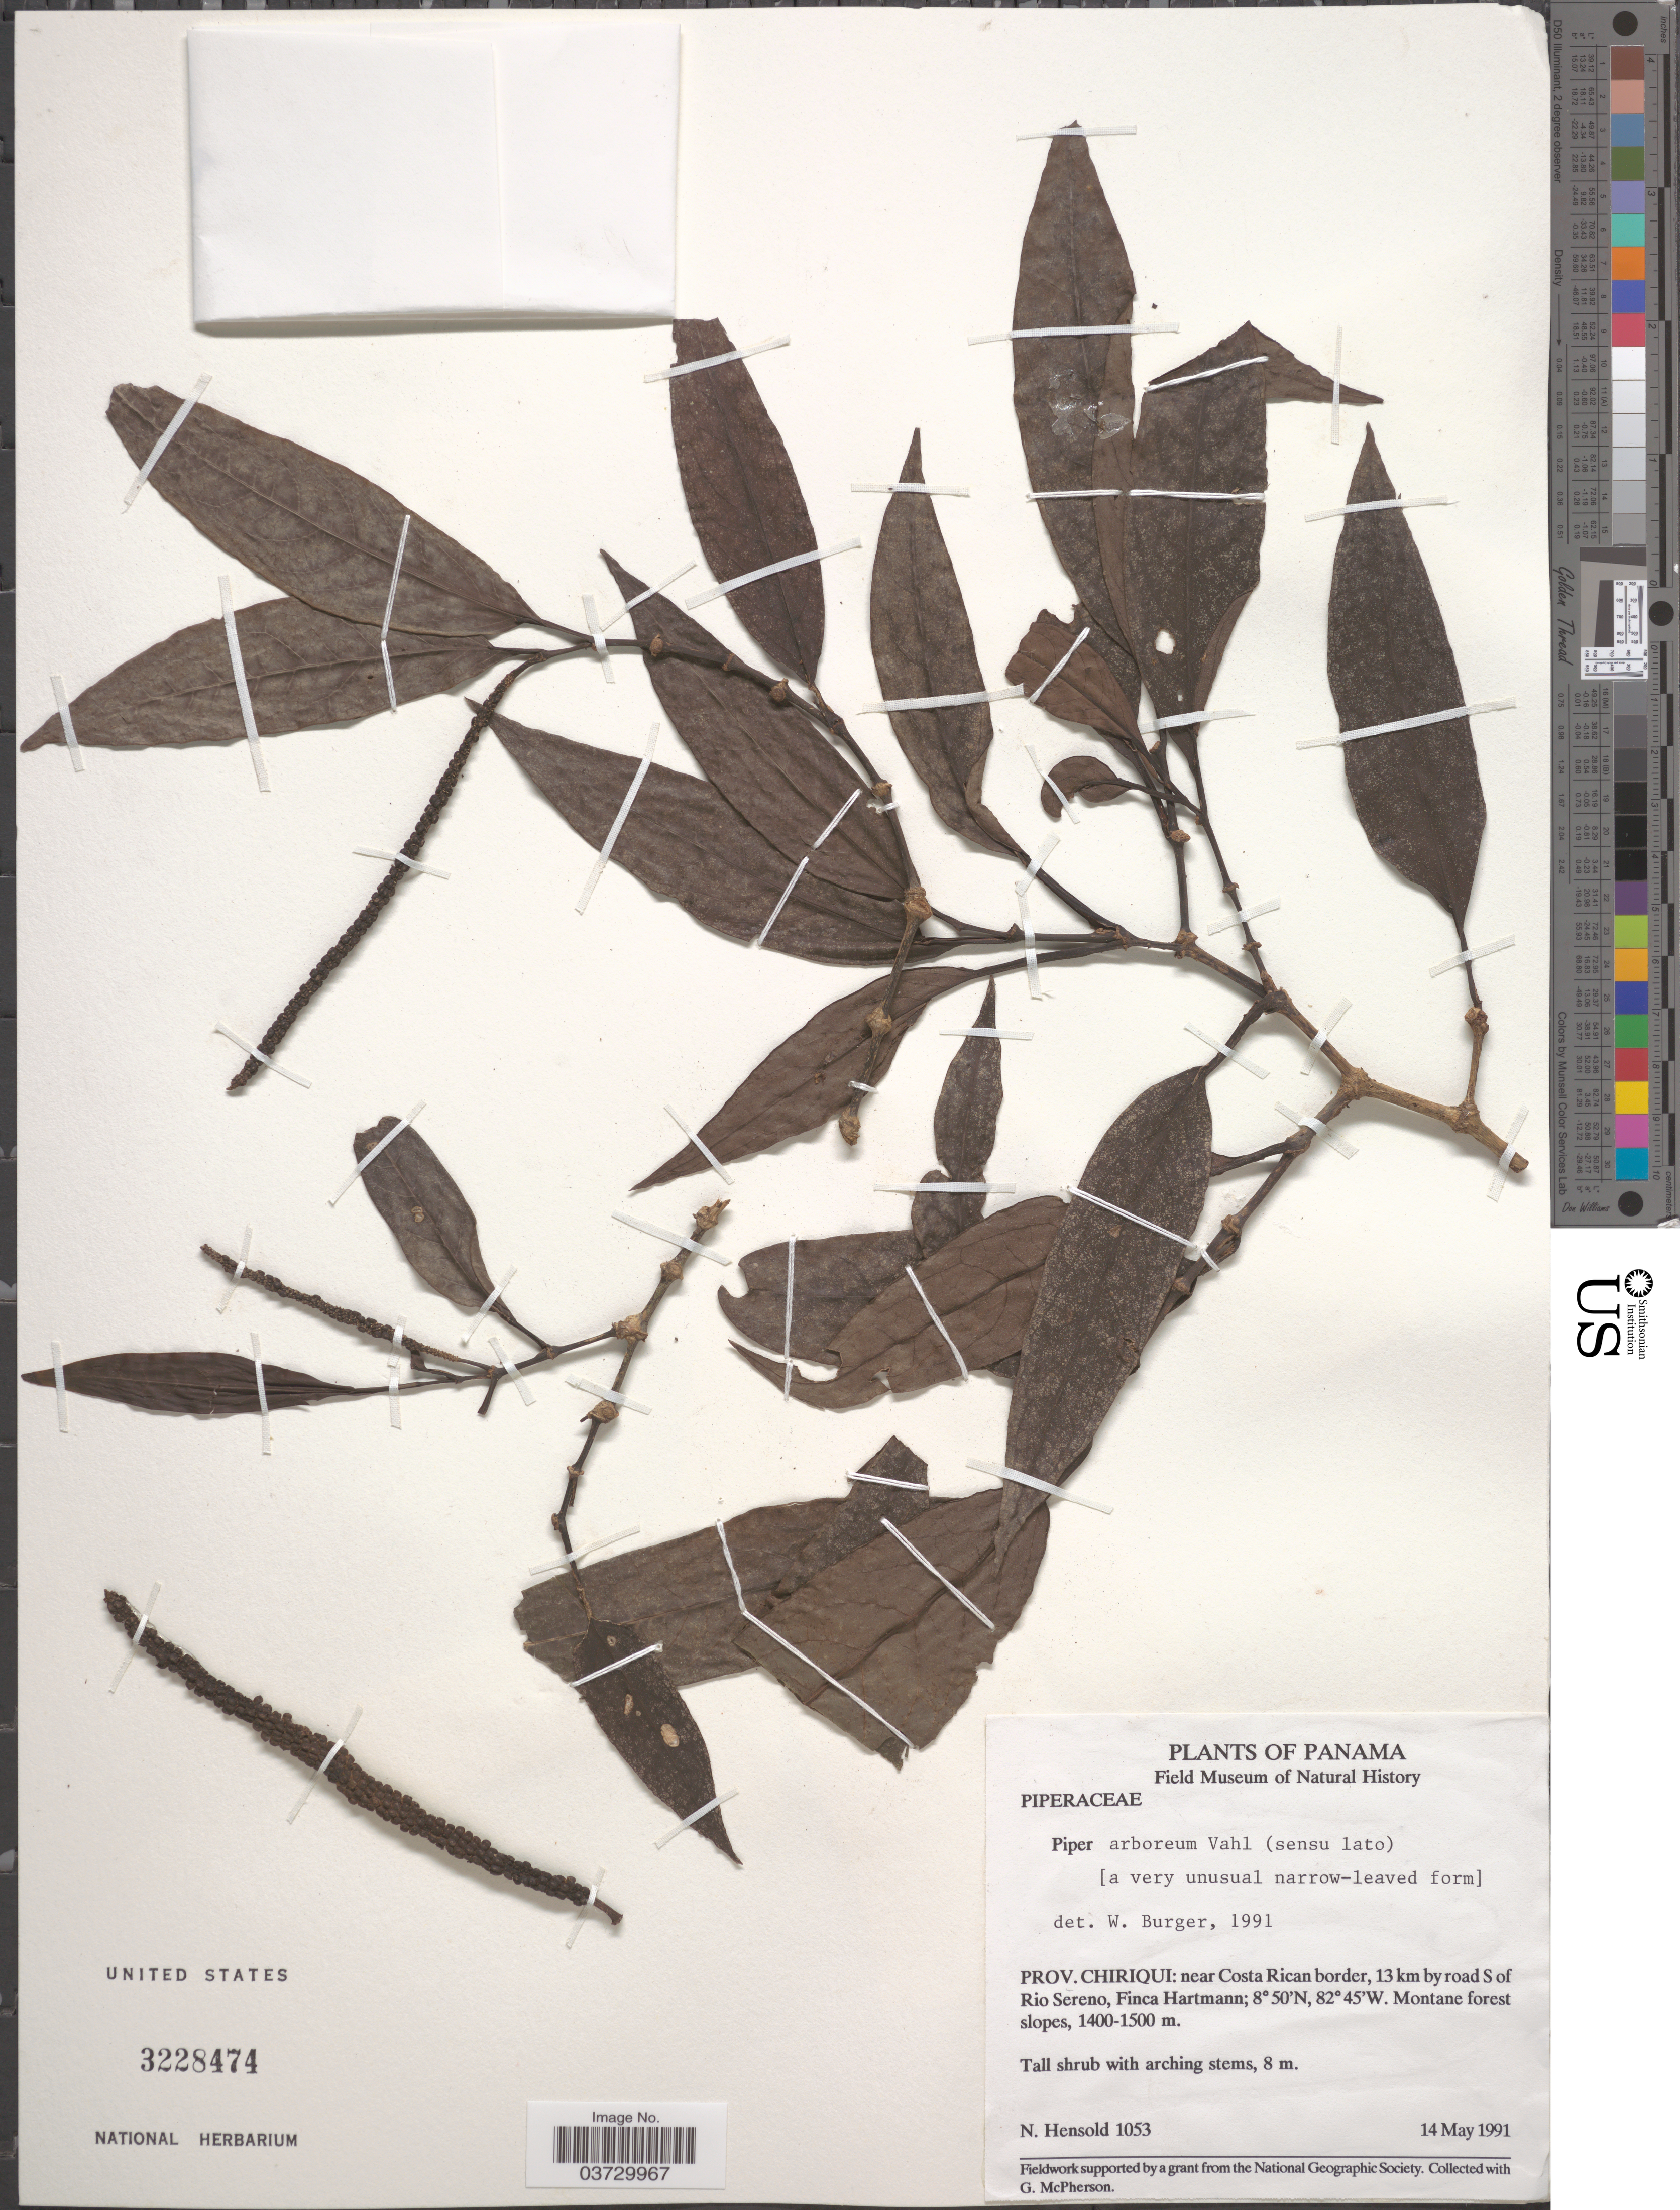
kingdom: Plantae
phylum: Tracheophyta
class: Magnoliopsida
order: Piperales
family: Piperaceae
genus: Piper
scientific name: Piper arboreum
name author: Aubl.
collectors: N. Hensold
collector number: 1053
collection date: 1991-05-14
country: Panama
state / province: Chiriqui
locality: Near Costa Rican border, 13 km by road S of Rio Sereno, Finca Hartmann.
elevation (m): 1400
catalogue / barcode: US 3228474